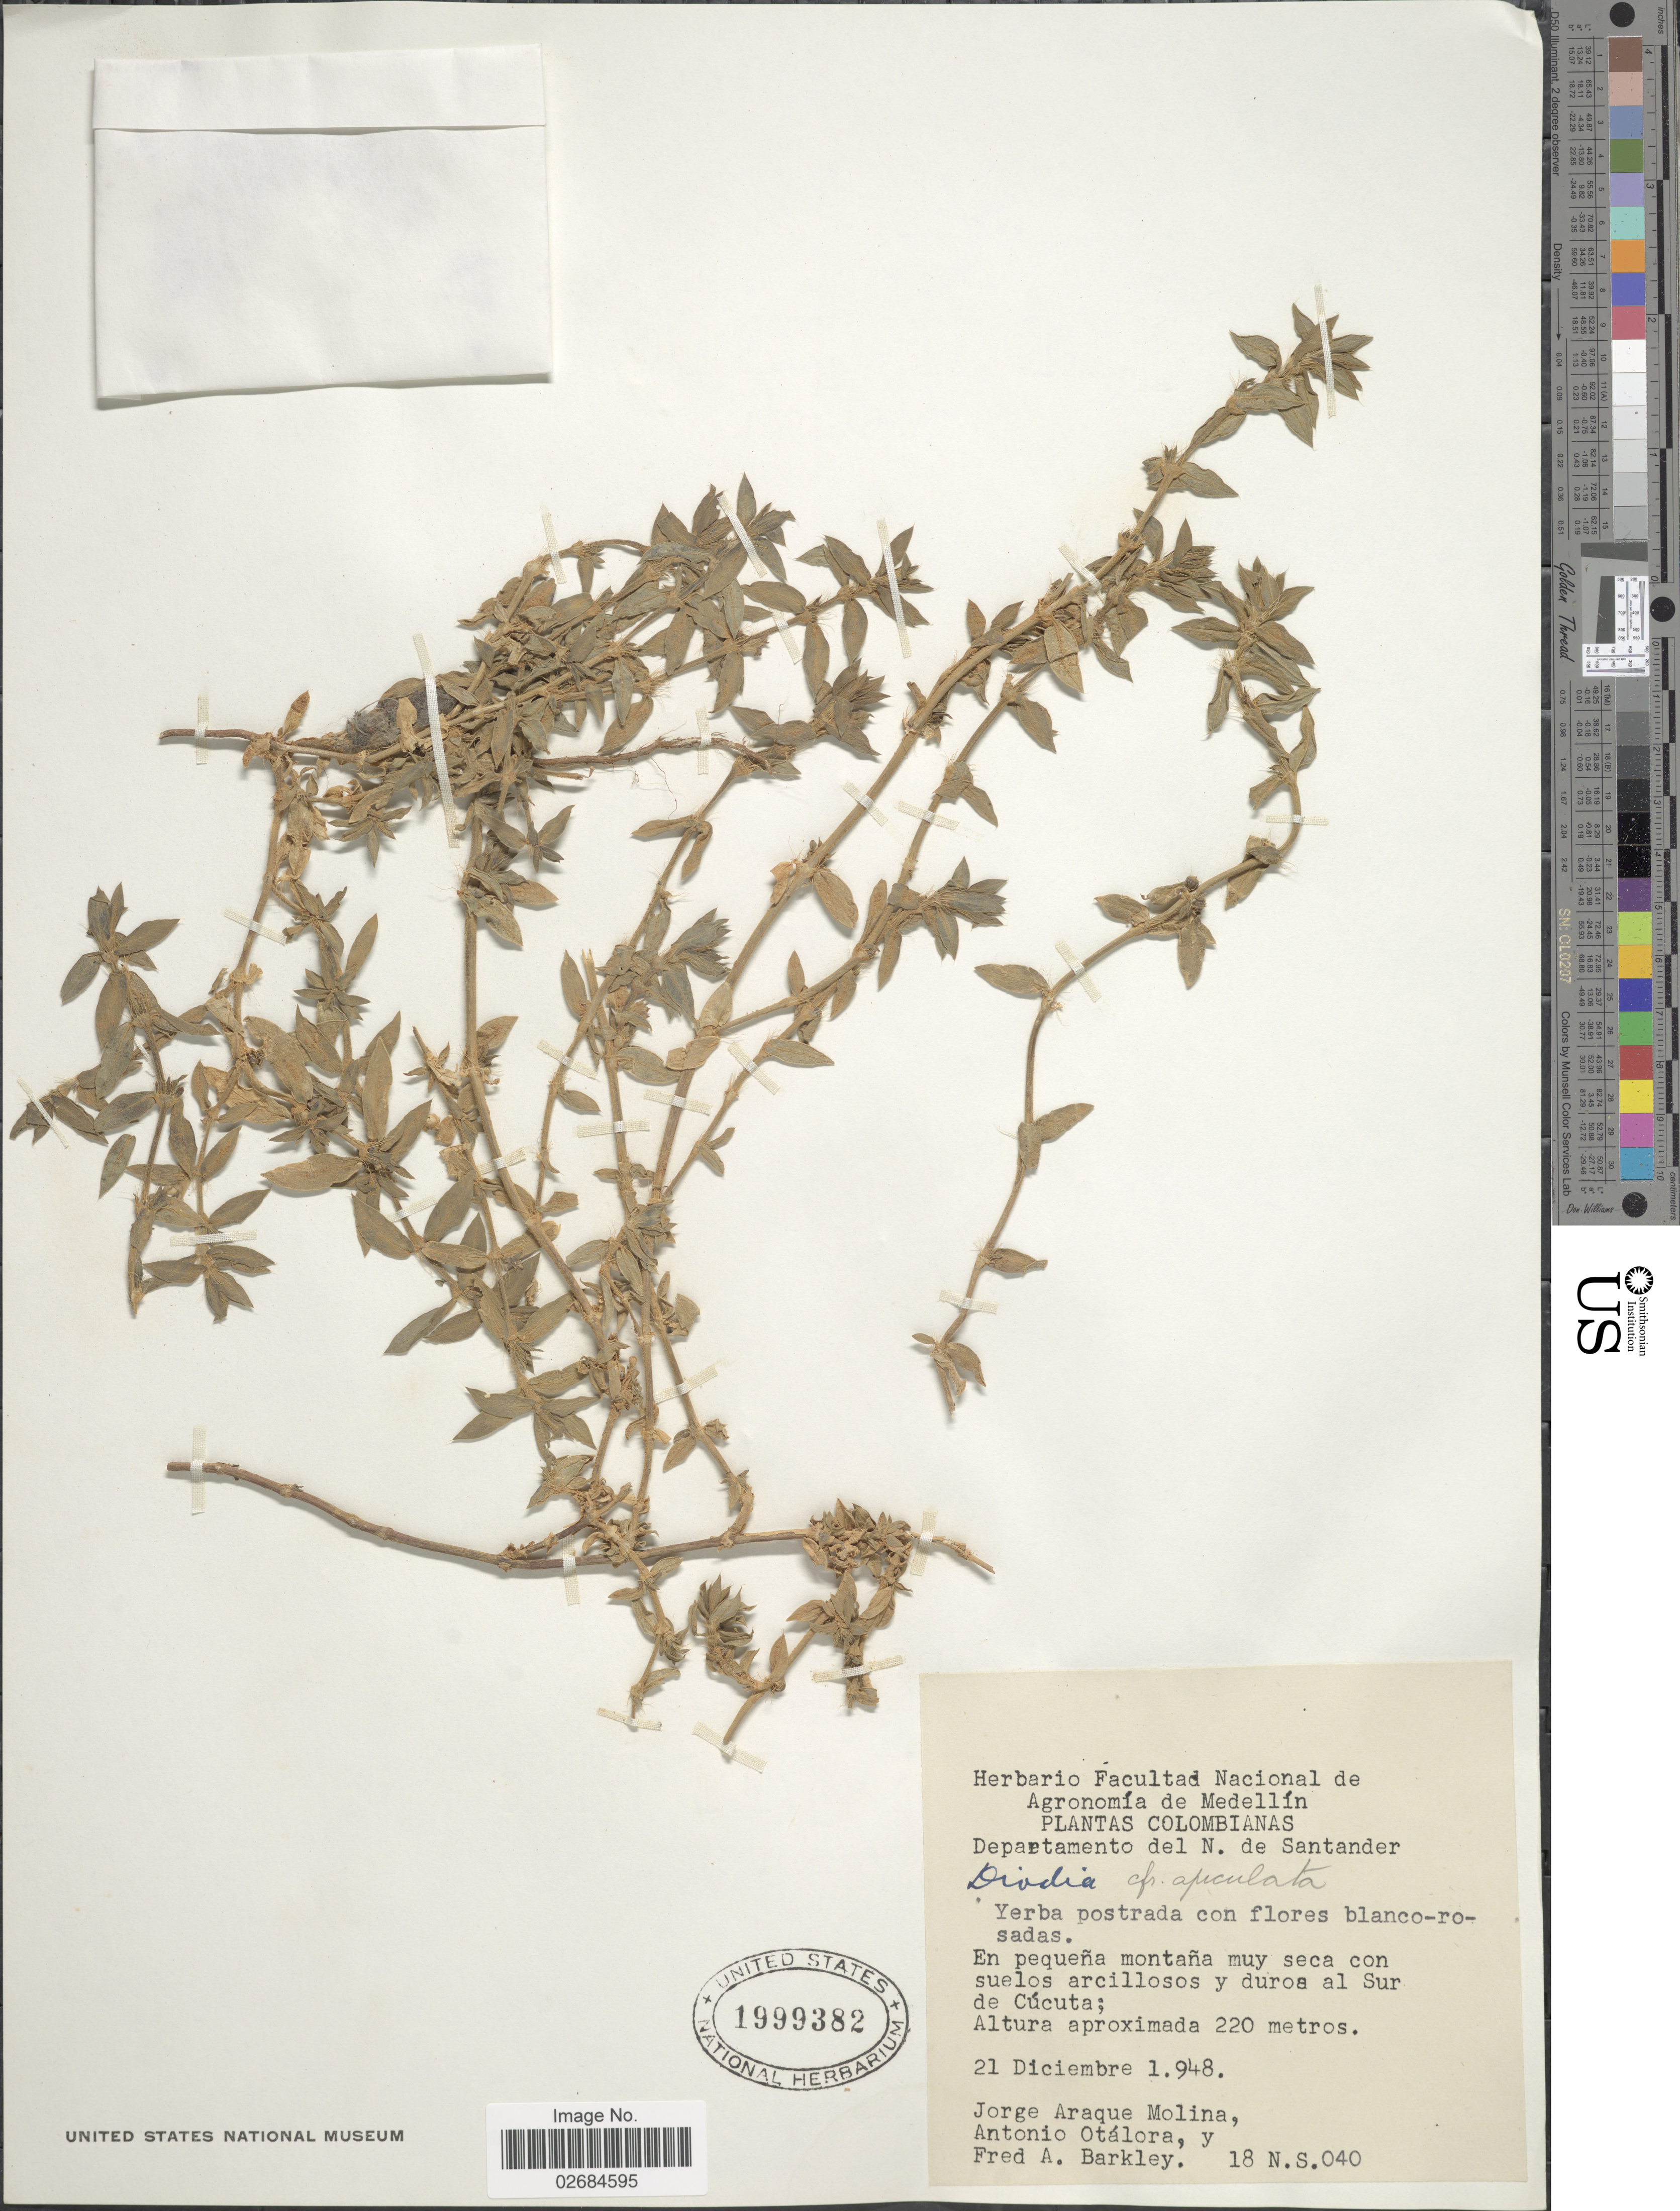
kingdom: Plantae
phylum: Tracheophyta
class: Magnoliopsida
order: Gentianales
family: Rubiaceae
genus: Diodia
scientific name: Diodia apiculata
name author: (Willd. ex Roem. & Schult.) K. Schum.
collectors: J. A. Molina, A. Otálora & F. A. Barkley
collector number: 18 N.S. 040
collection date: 1948-12-21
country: Colombia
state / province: Norte de Santander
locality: Sur de Cúcuta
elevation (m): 220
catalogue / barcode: US 1999382